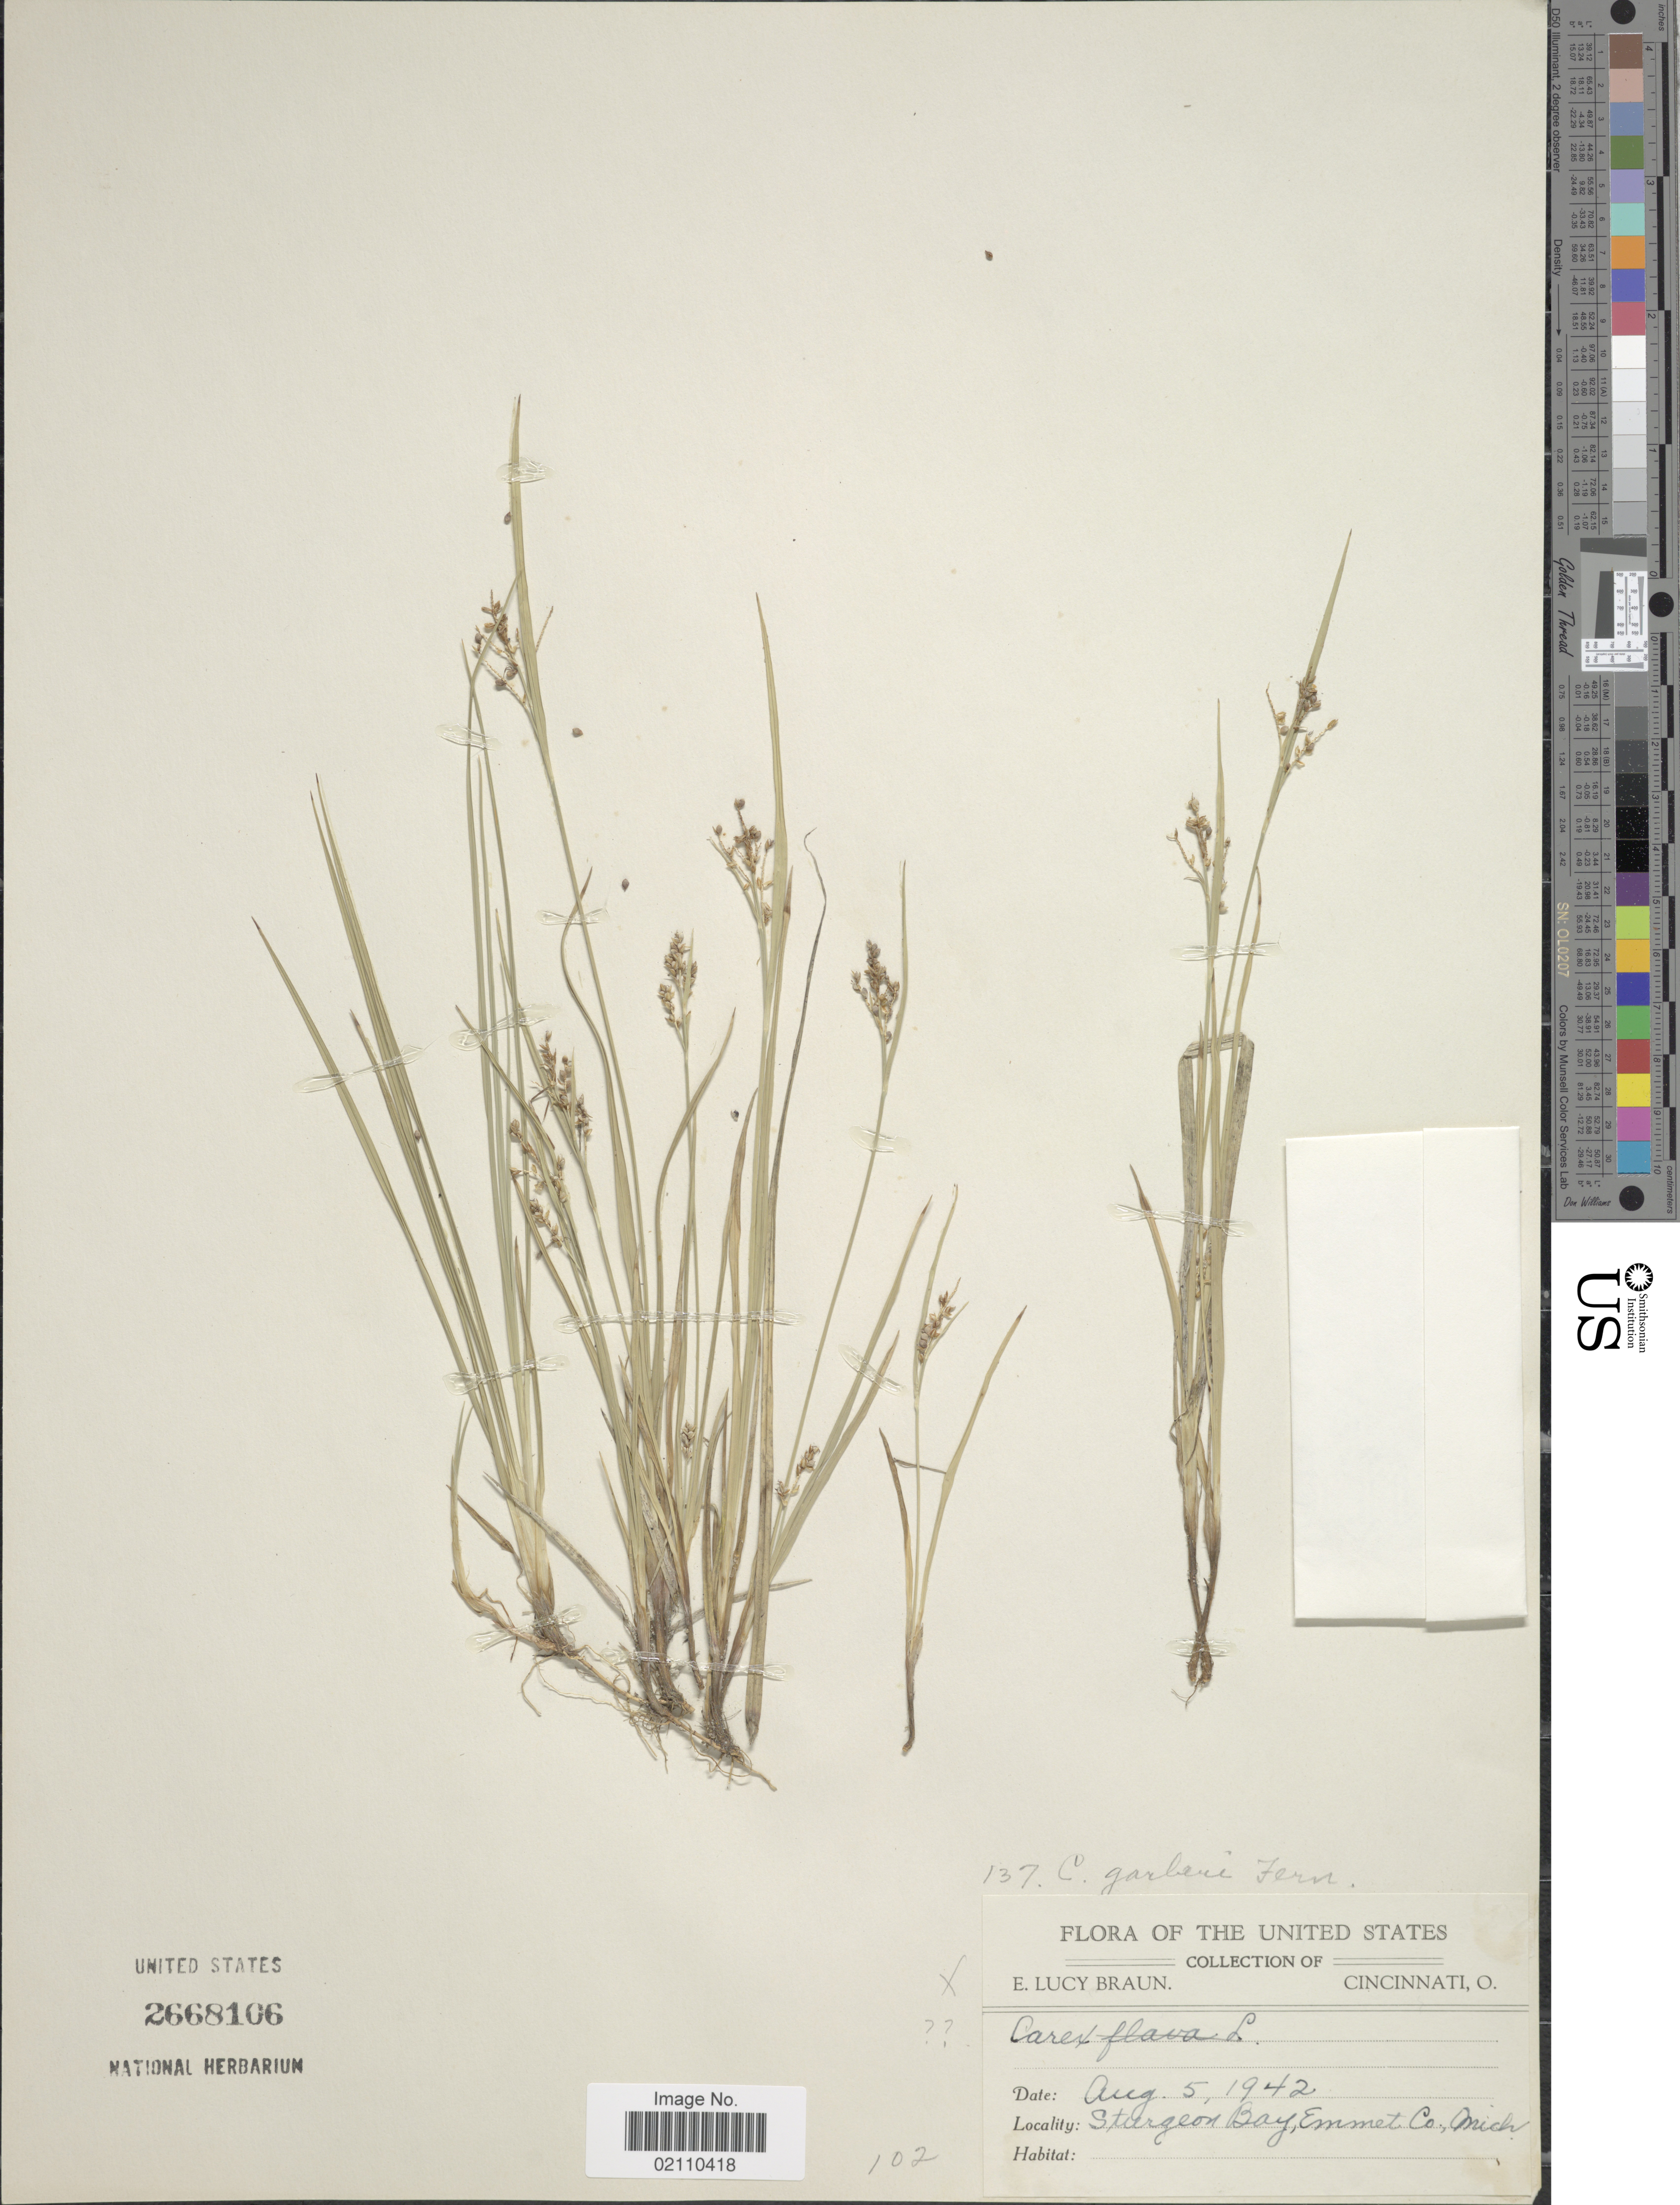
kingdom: Plantae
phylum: Tracheophyta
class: Liliopsida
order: Poales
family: Cyperaceae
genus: Carex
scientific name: Carex garberi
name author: Fernald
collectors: E. L. Braun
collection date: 1942-08-05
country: United States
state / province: Michigan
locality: Sturgeon Bay, Emmet Co.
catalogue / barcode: US 2668106